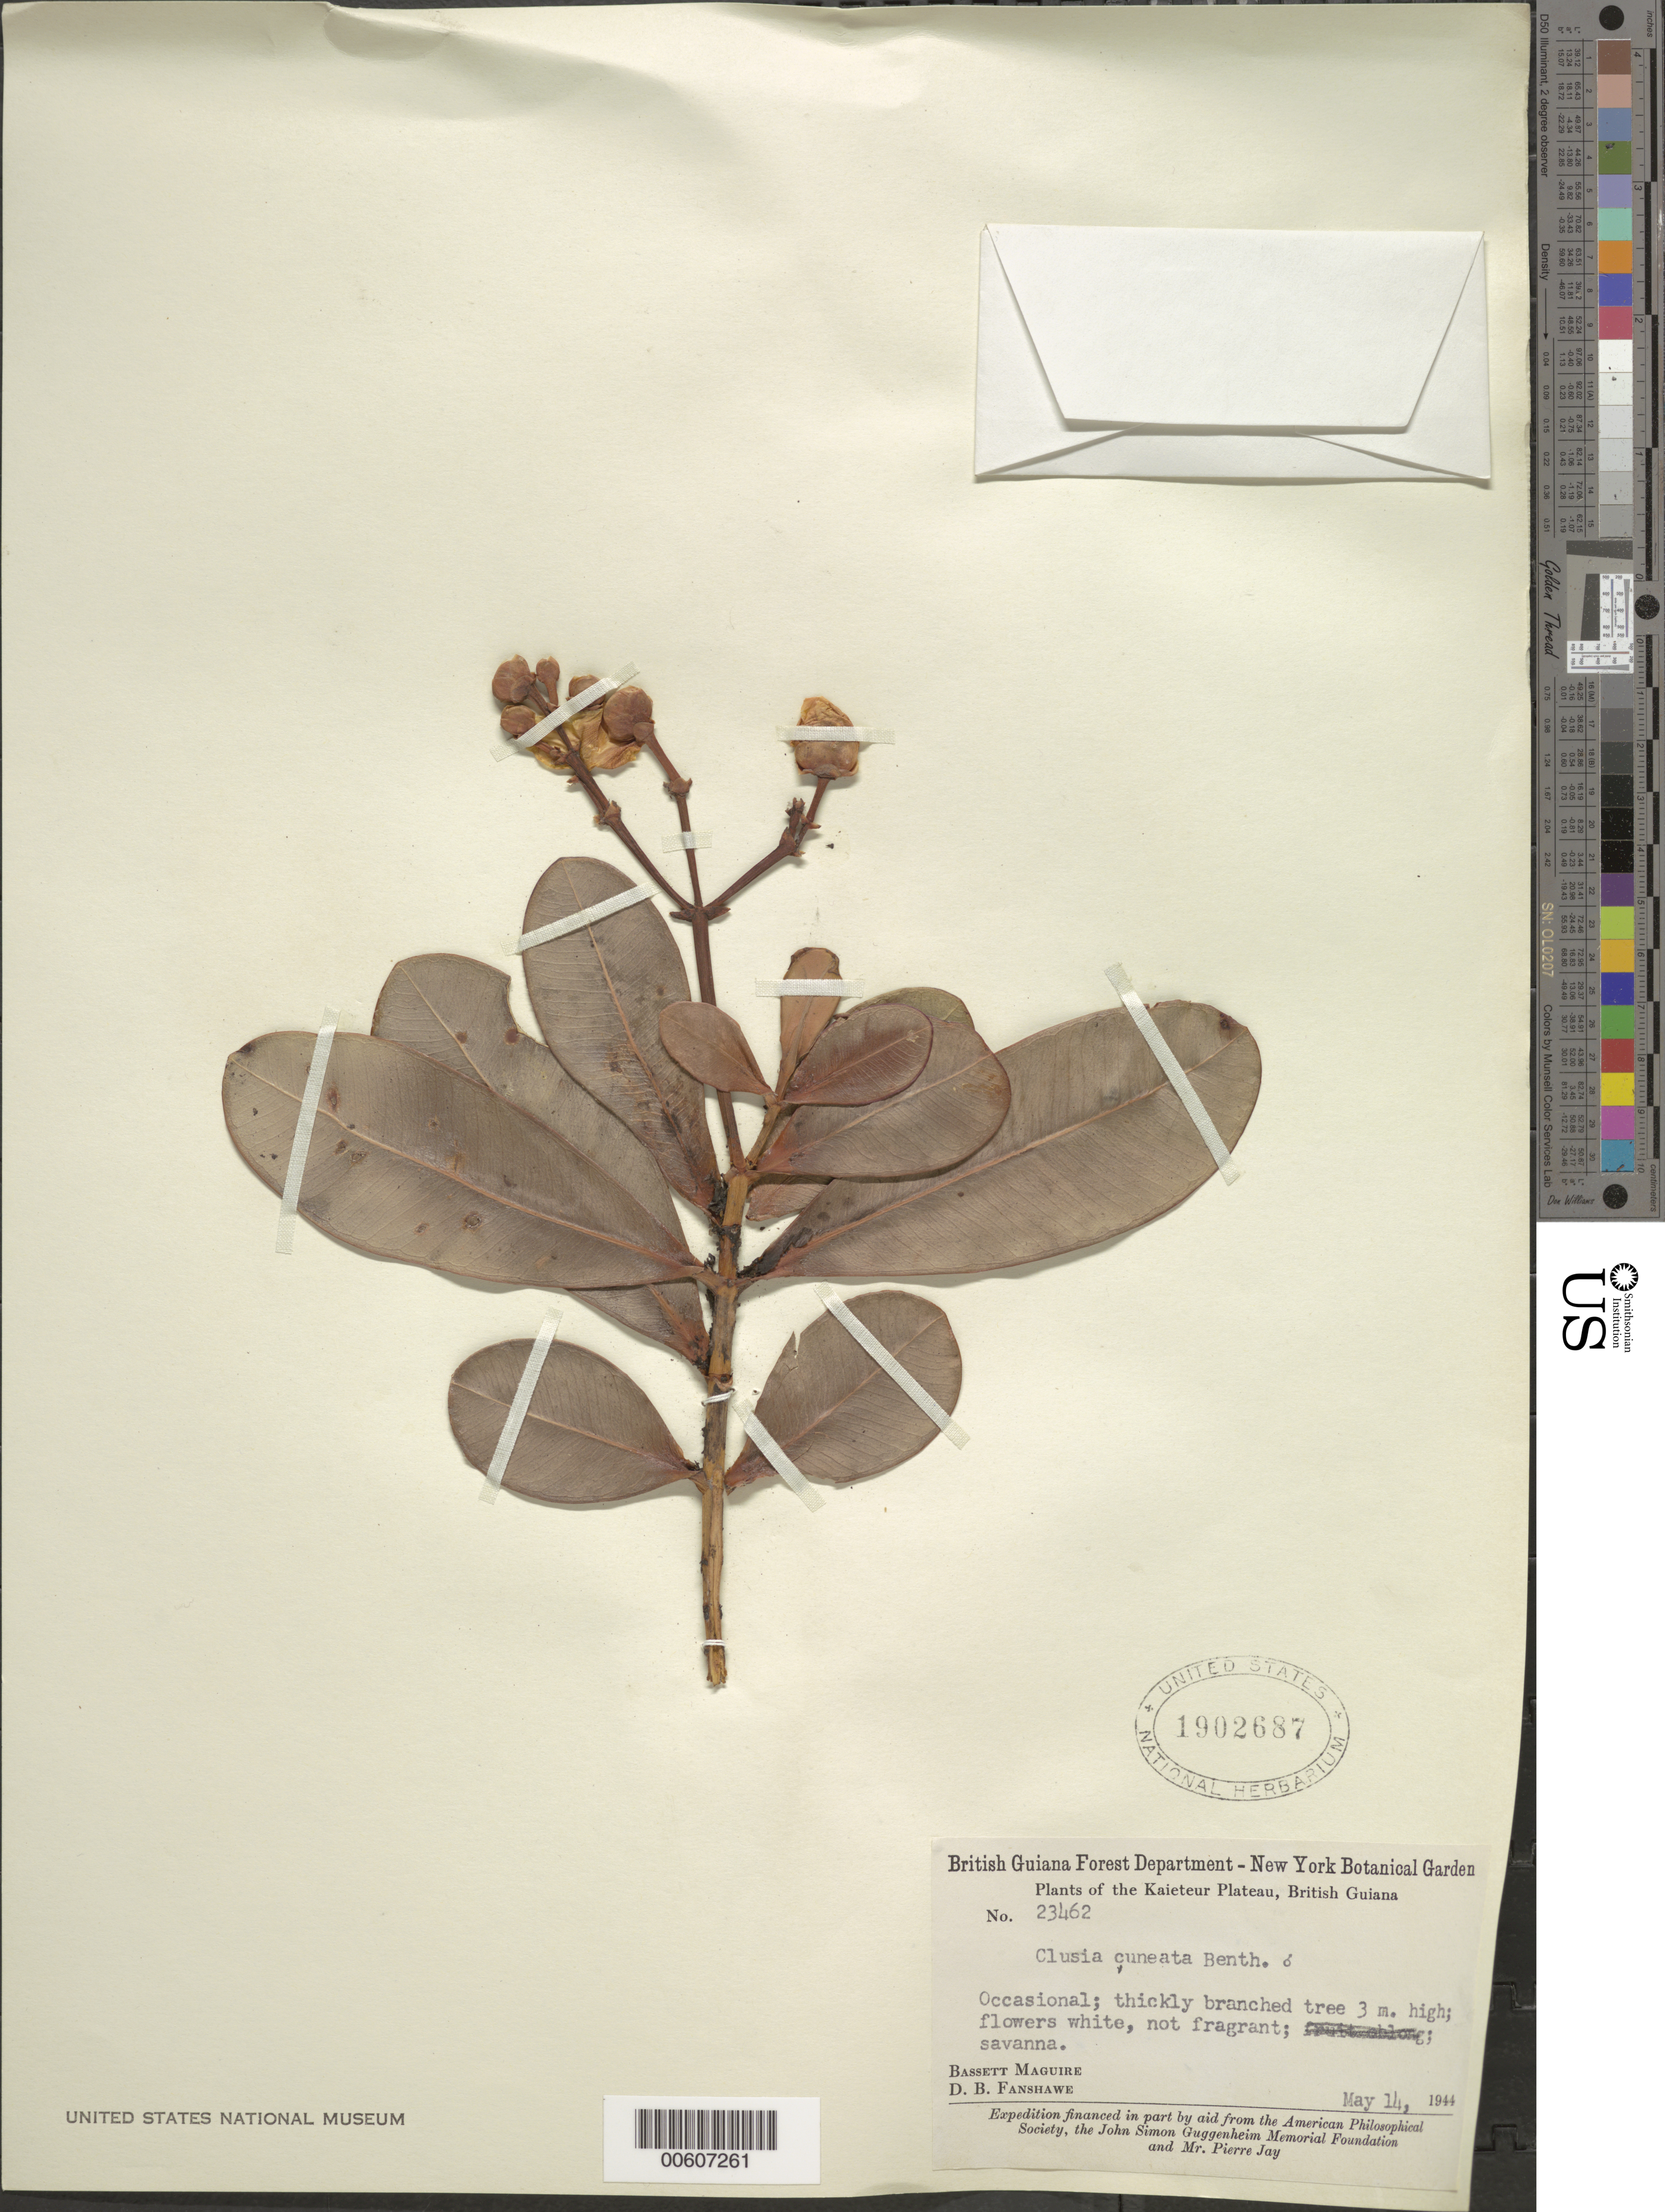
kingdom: Plantae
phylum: Tracheophyta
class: Magnoliopsida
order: Malpighiales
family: Clusiaceae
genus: Clusia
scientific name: Clusia cuneata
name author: Benth.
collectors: B. Maguire & D. B. Fanshawe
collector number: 23462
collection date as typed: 14-May-44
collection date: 1944-05-14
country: Guyana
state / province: Potaro-Siparuni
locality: Kaieteur Plateau, Potaro River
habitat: Savanna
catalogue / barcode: US 1902687